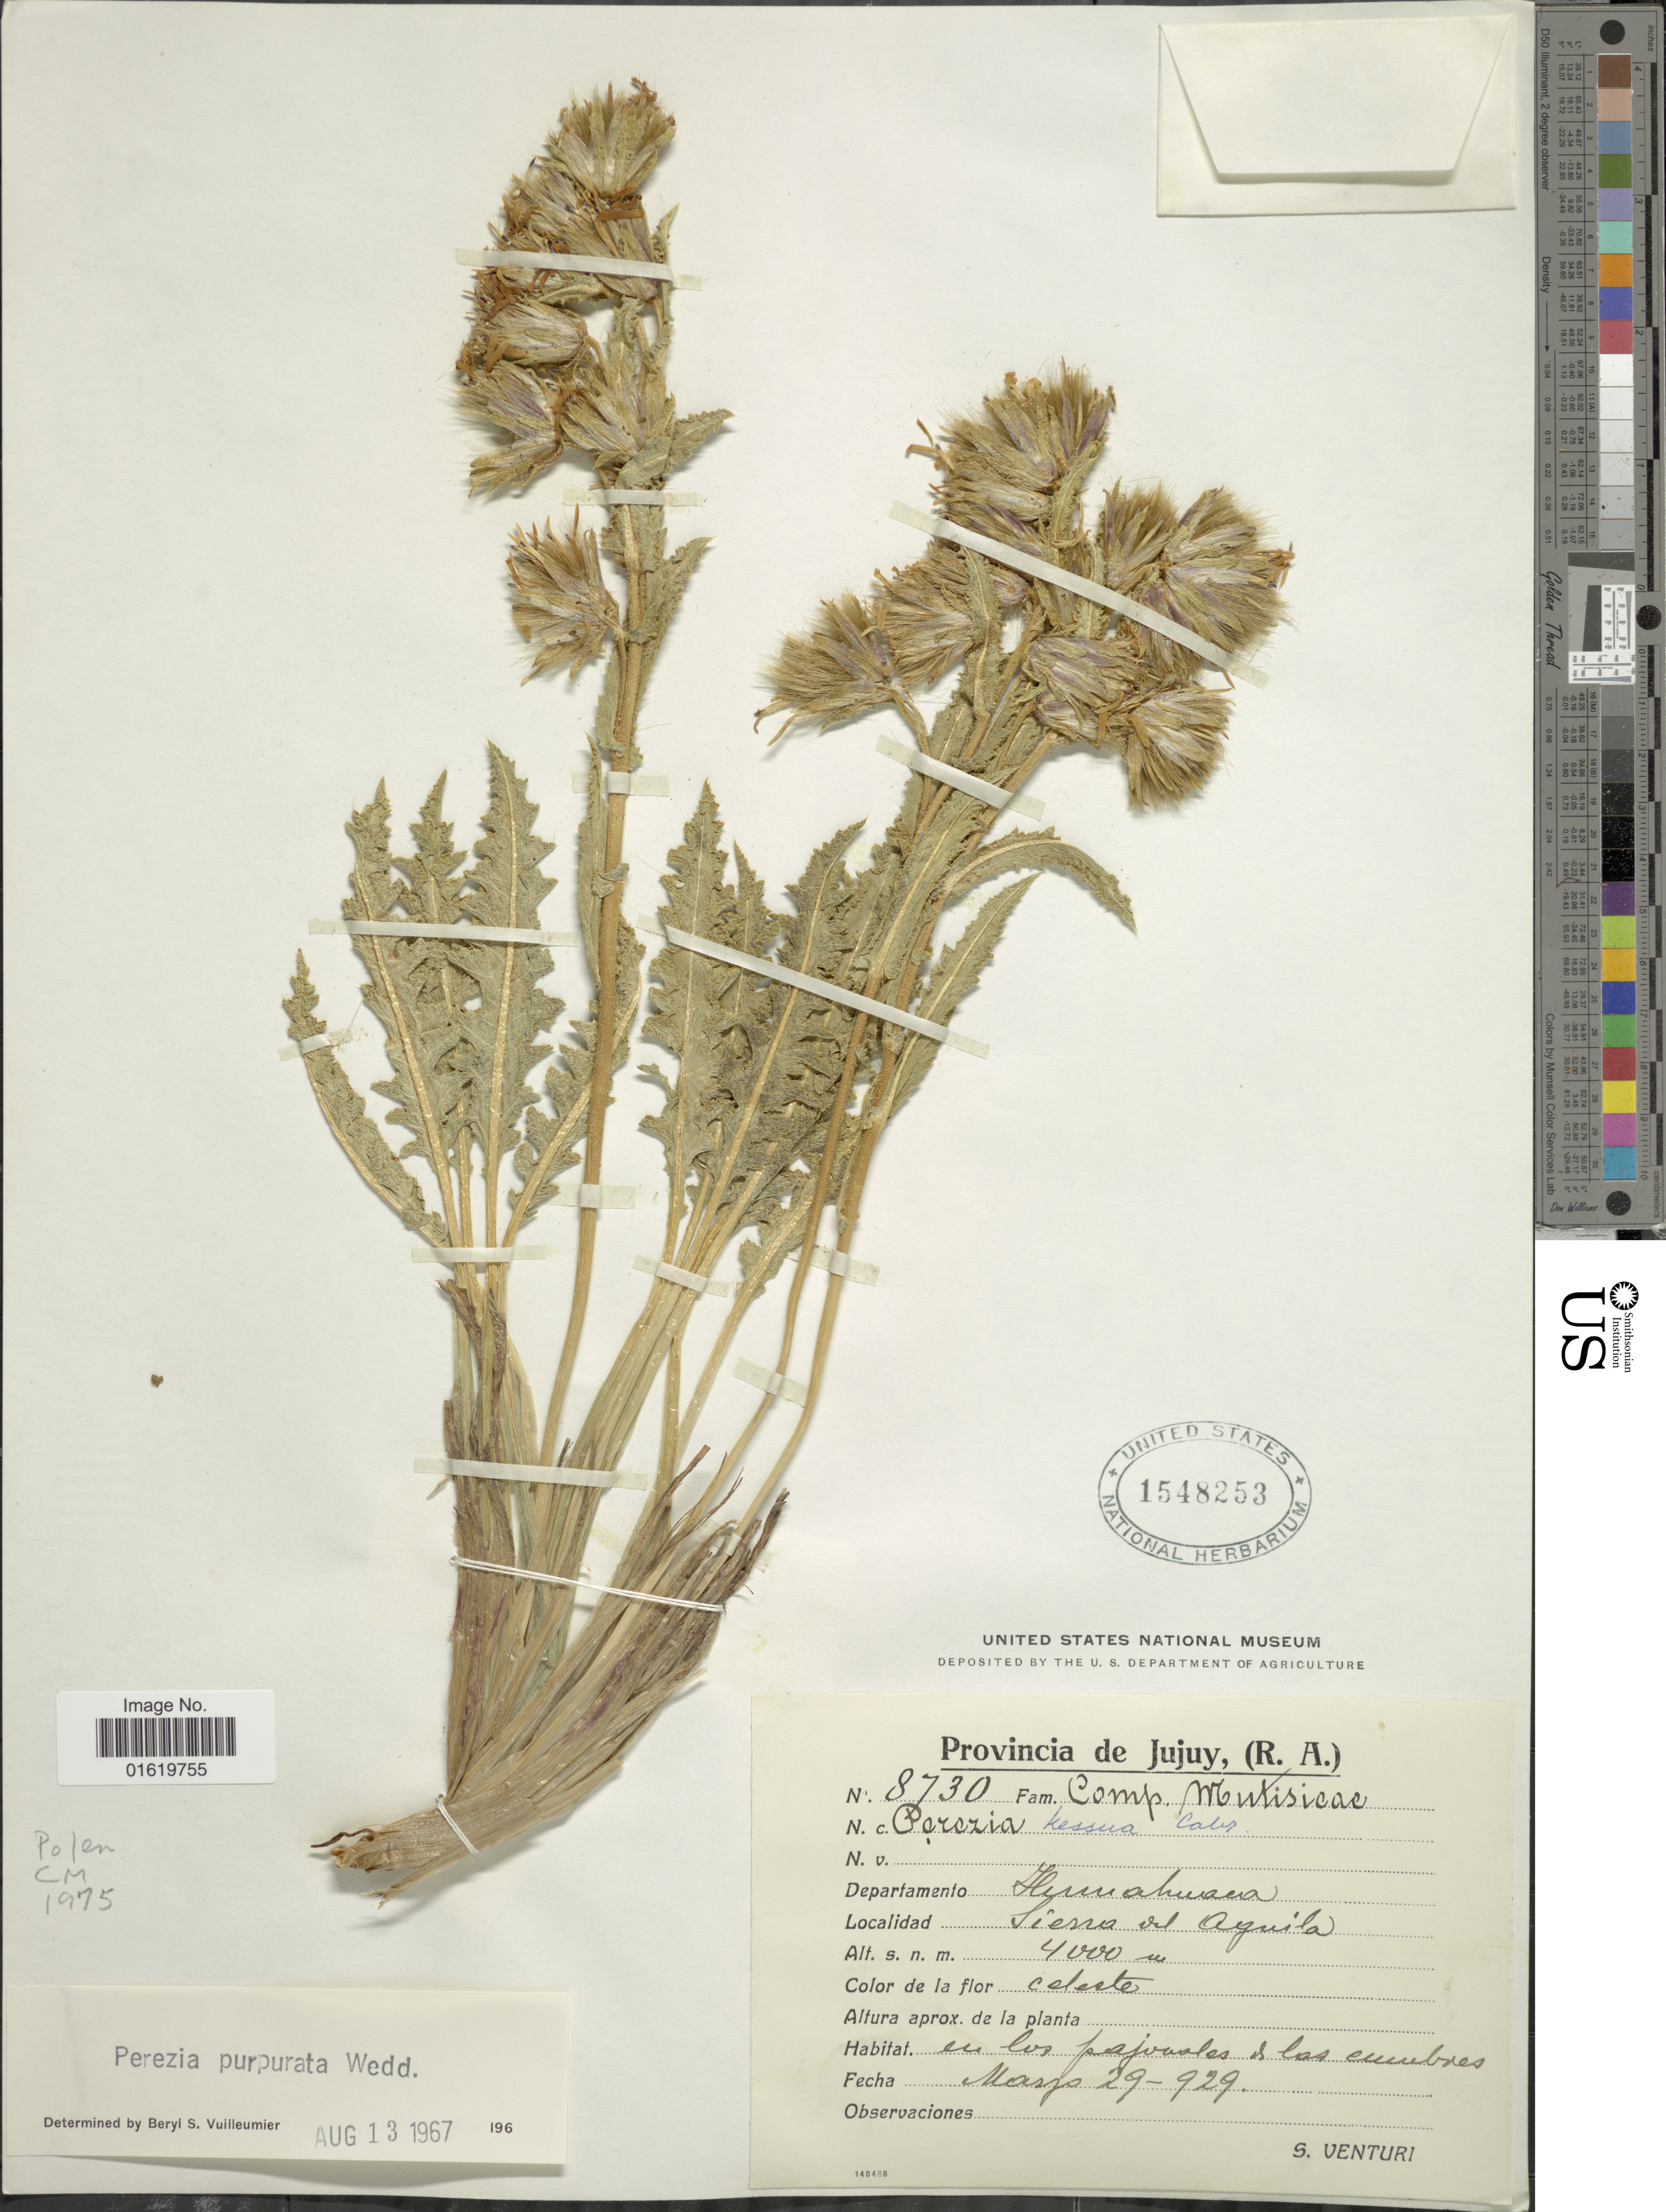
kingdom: Plantae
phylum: Tracheophyta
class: Magnoliopsida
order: Asterales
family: Asteraceae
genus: Perezia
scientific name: Perezia purpurata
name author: Wedd.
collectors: S. Venturi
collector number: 8730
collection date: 1929-03-29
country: Argentina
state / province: Jujuy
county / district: Humahuaca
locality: Sierra del Aguila.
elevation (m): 4000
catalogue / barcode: US 1548253